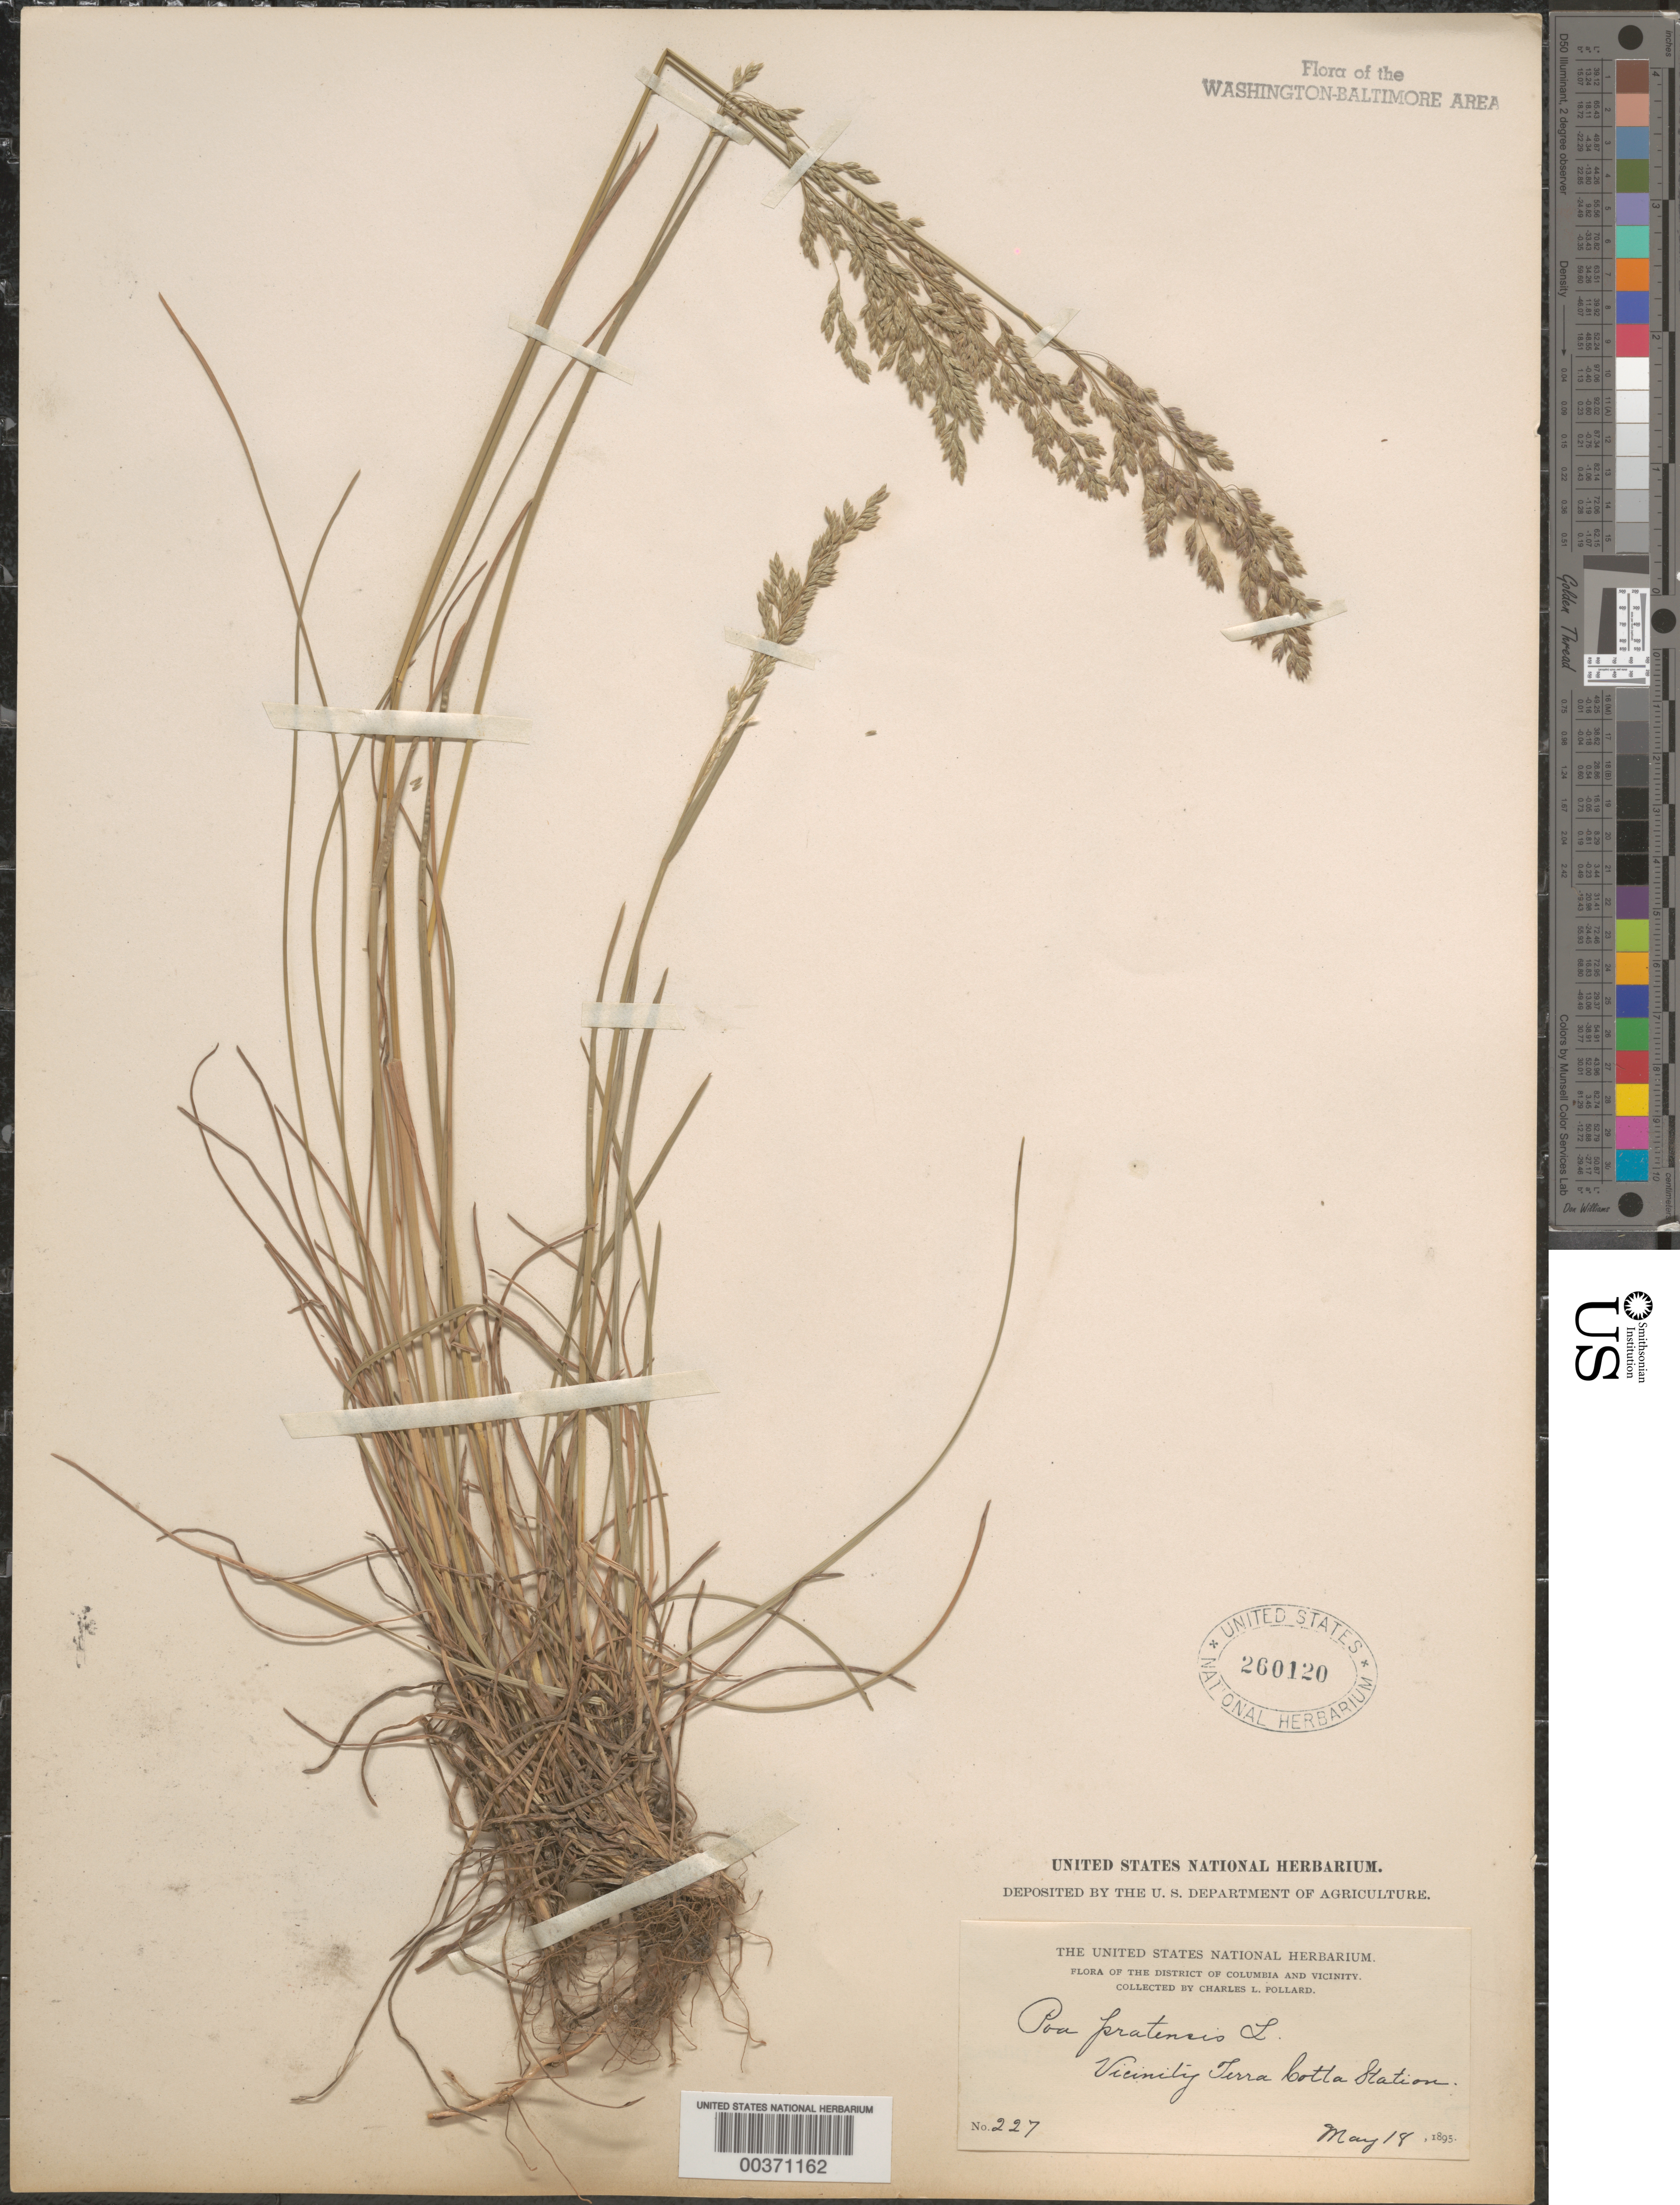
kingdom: Plantae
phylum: Tracheophyta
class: Liliopsida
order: Poales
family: Poaceae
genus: Poa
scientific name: Poa pratensis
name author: L.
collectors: C. L. Pollard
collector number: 227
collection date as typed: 18 May 1895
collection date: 1895-05-18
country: United States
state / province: District of Columbia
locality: Terra Cotta Station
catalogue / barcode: US 260120